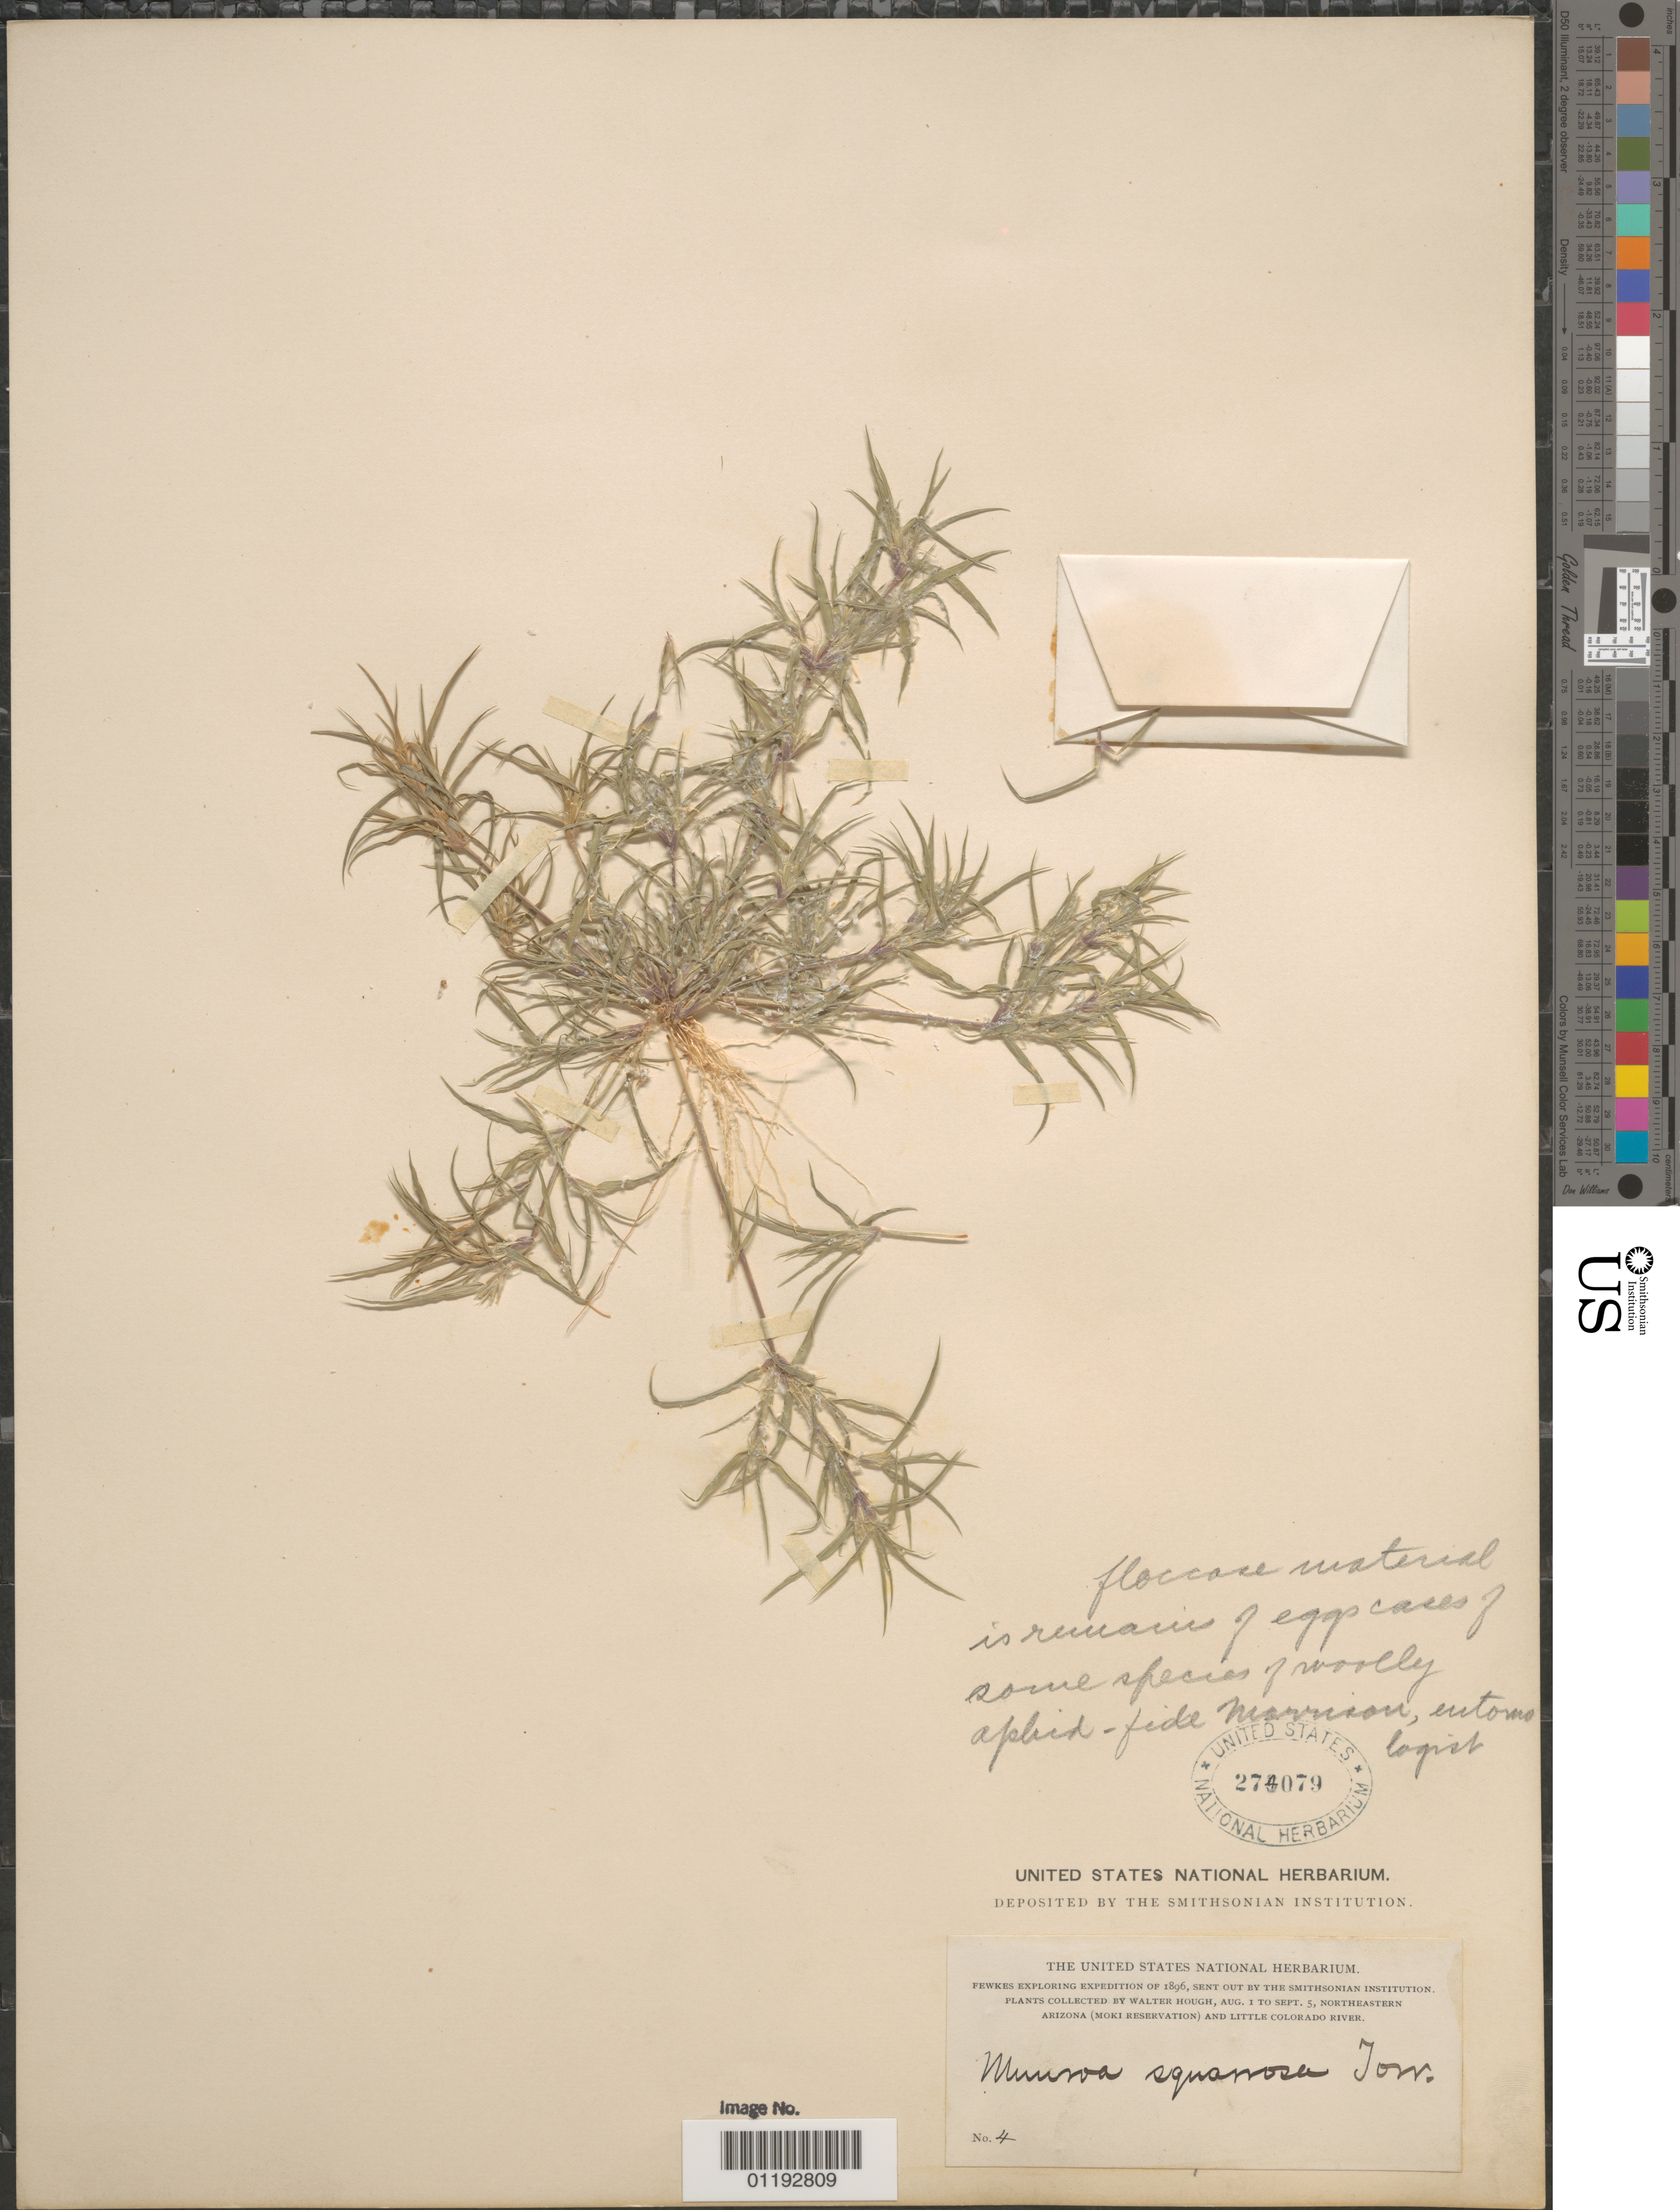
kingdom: Plantae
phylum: Tracheophyta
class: Liliopsida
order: Poales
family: Poaceae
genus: Munroa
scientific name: Munroa squarrosa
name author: (Nutt.) Torr.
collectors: W. Hough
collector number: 4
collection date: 1896-08-01/1896-09-05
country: United States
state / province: Arizona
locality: Moki Reservation and Little Colorado River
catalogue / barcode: US 274079